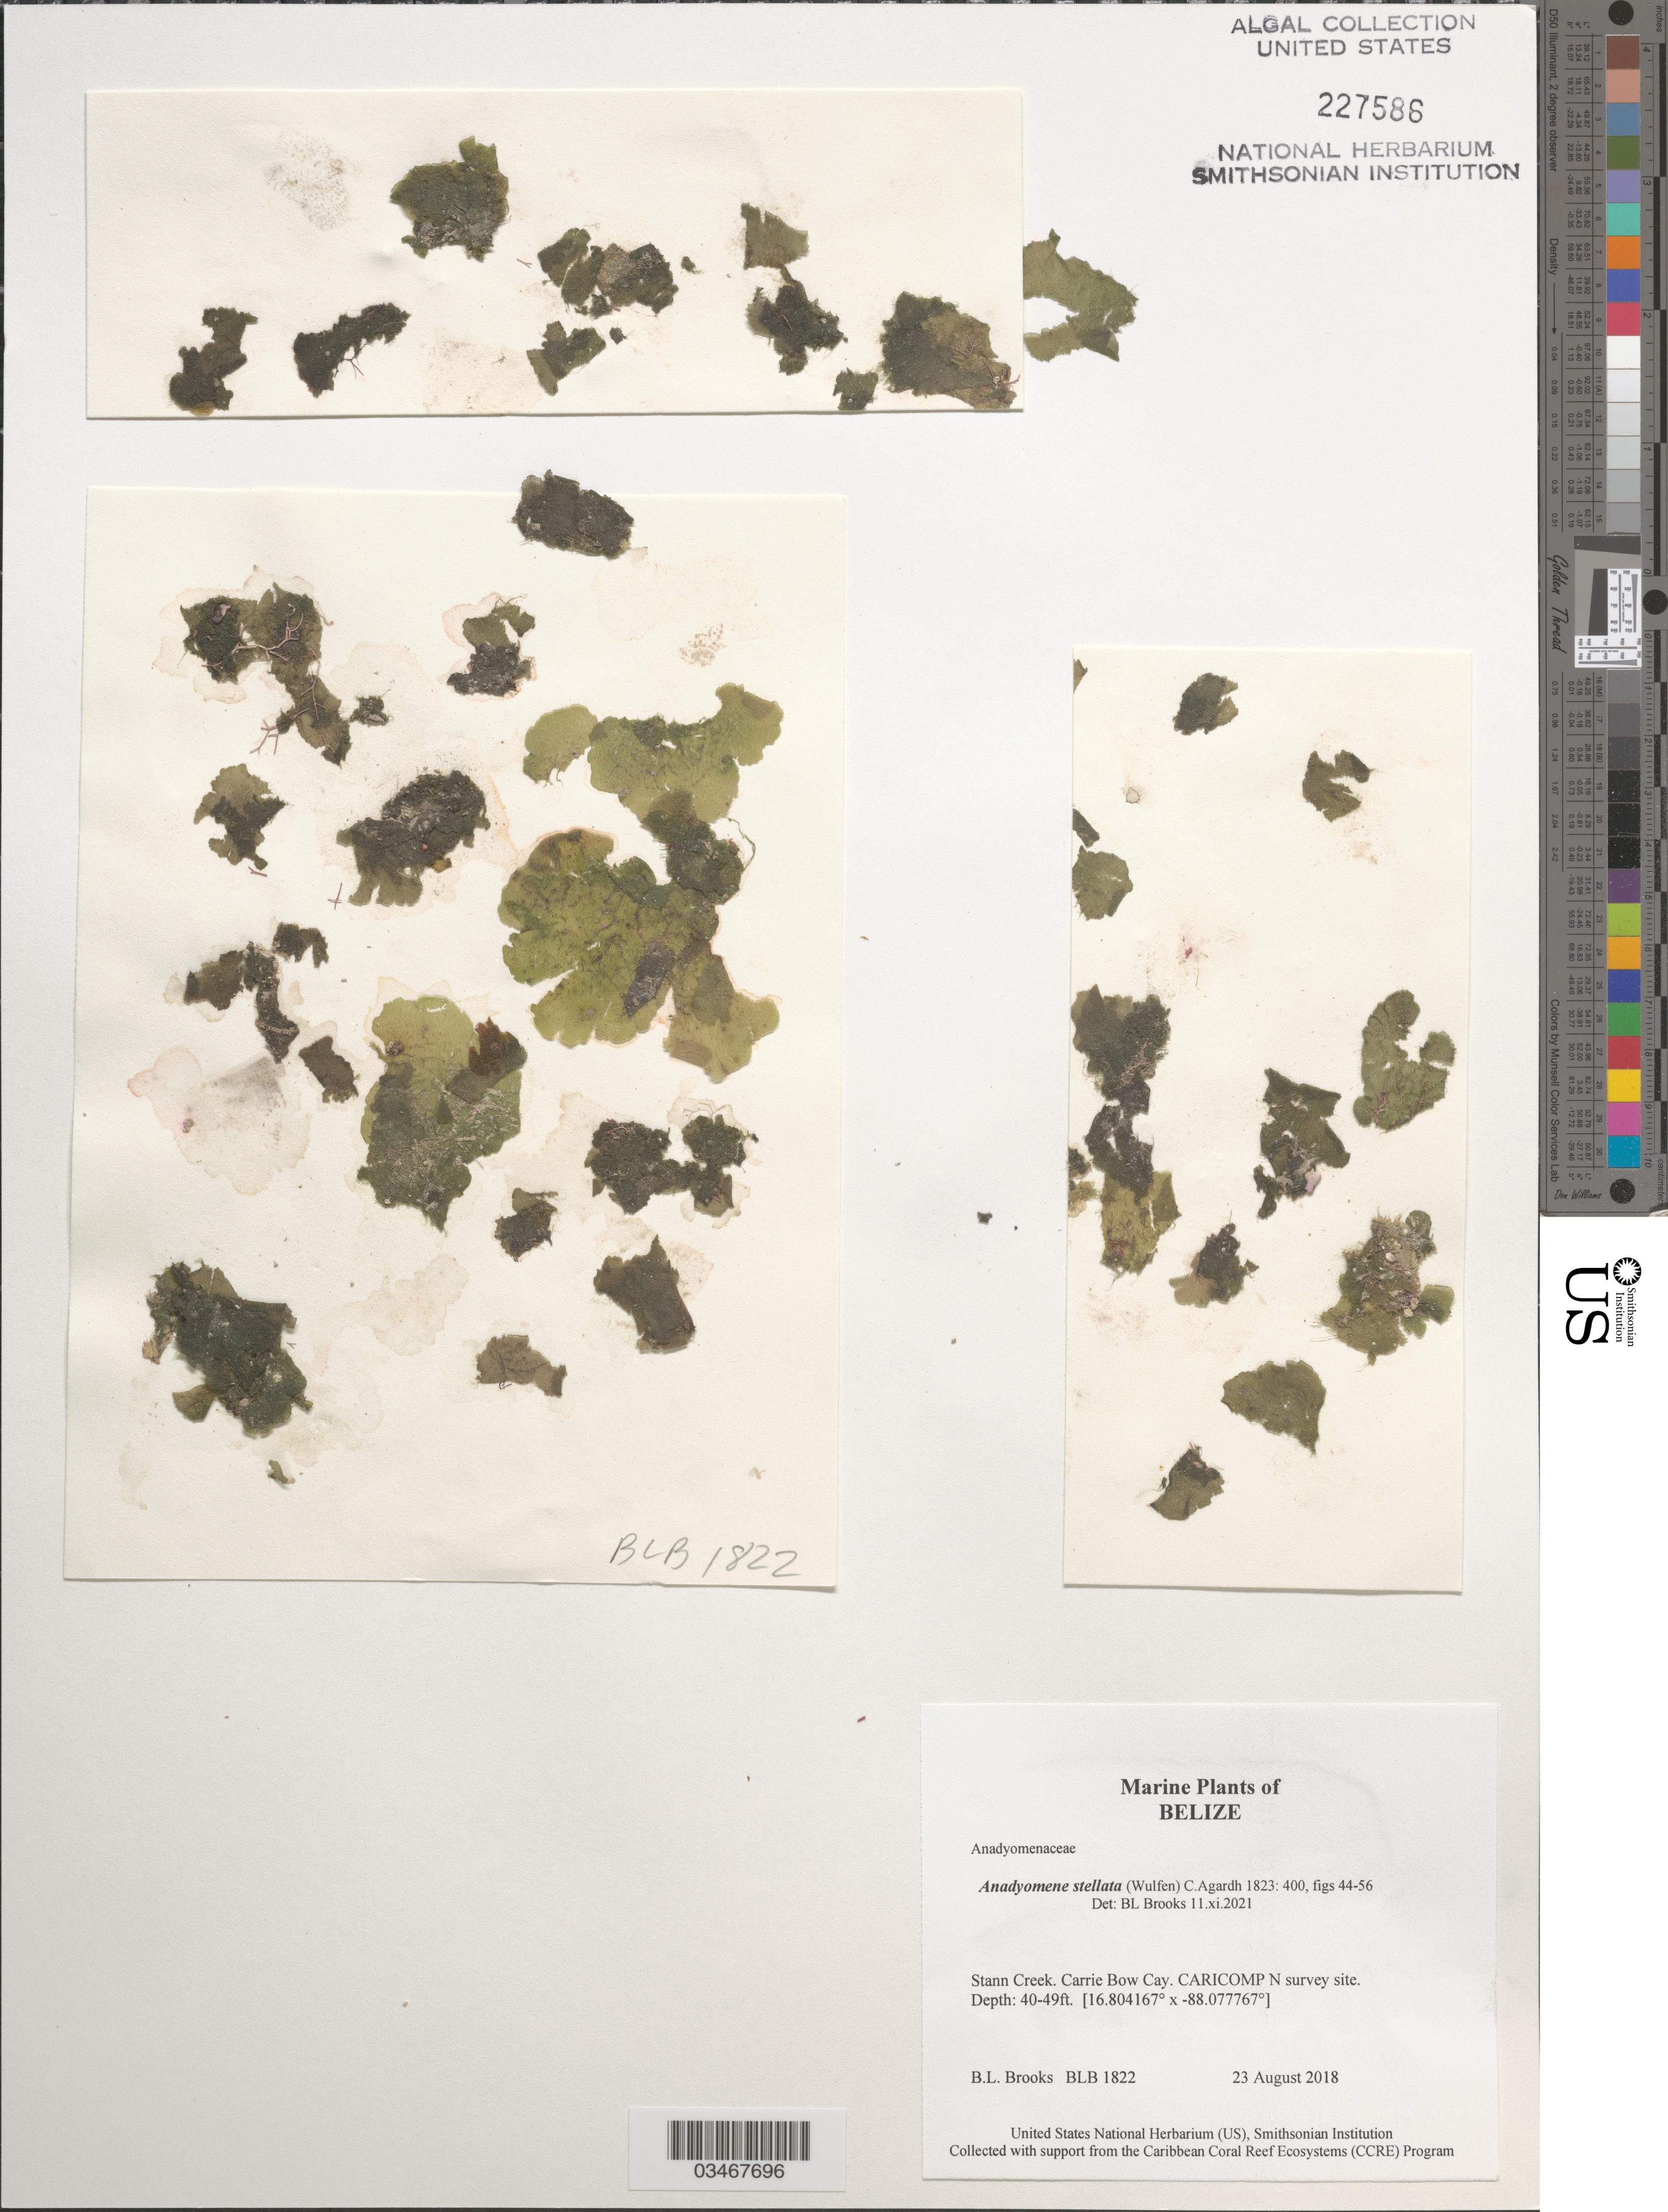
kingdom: Plantae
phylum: Chlorophyta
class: Ulvophyceae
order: Cladophorales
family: Anadyomenaceae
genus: Anadyomene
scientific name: Anadyomene stellata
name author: (Wulfen) C. Agardh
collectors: B. Brooks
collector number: BLB 1822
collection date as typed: Transcribed d/m/y: 23/8/2018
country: Belize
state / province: Stann Creek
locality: Carrie Bow Cay. CARICOMP N survey site.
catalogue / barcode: US 227586